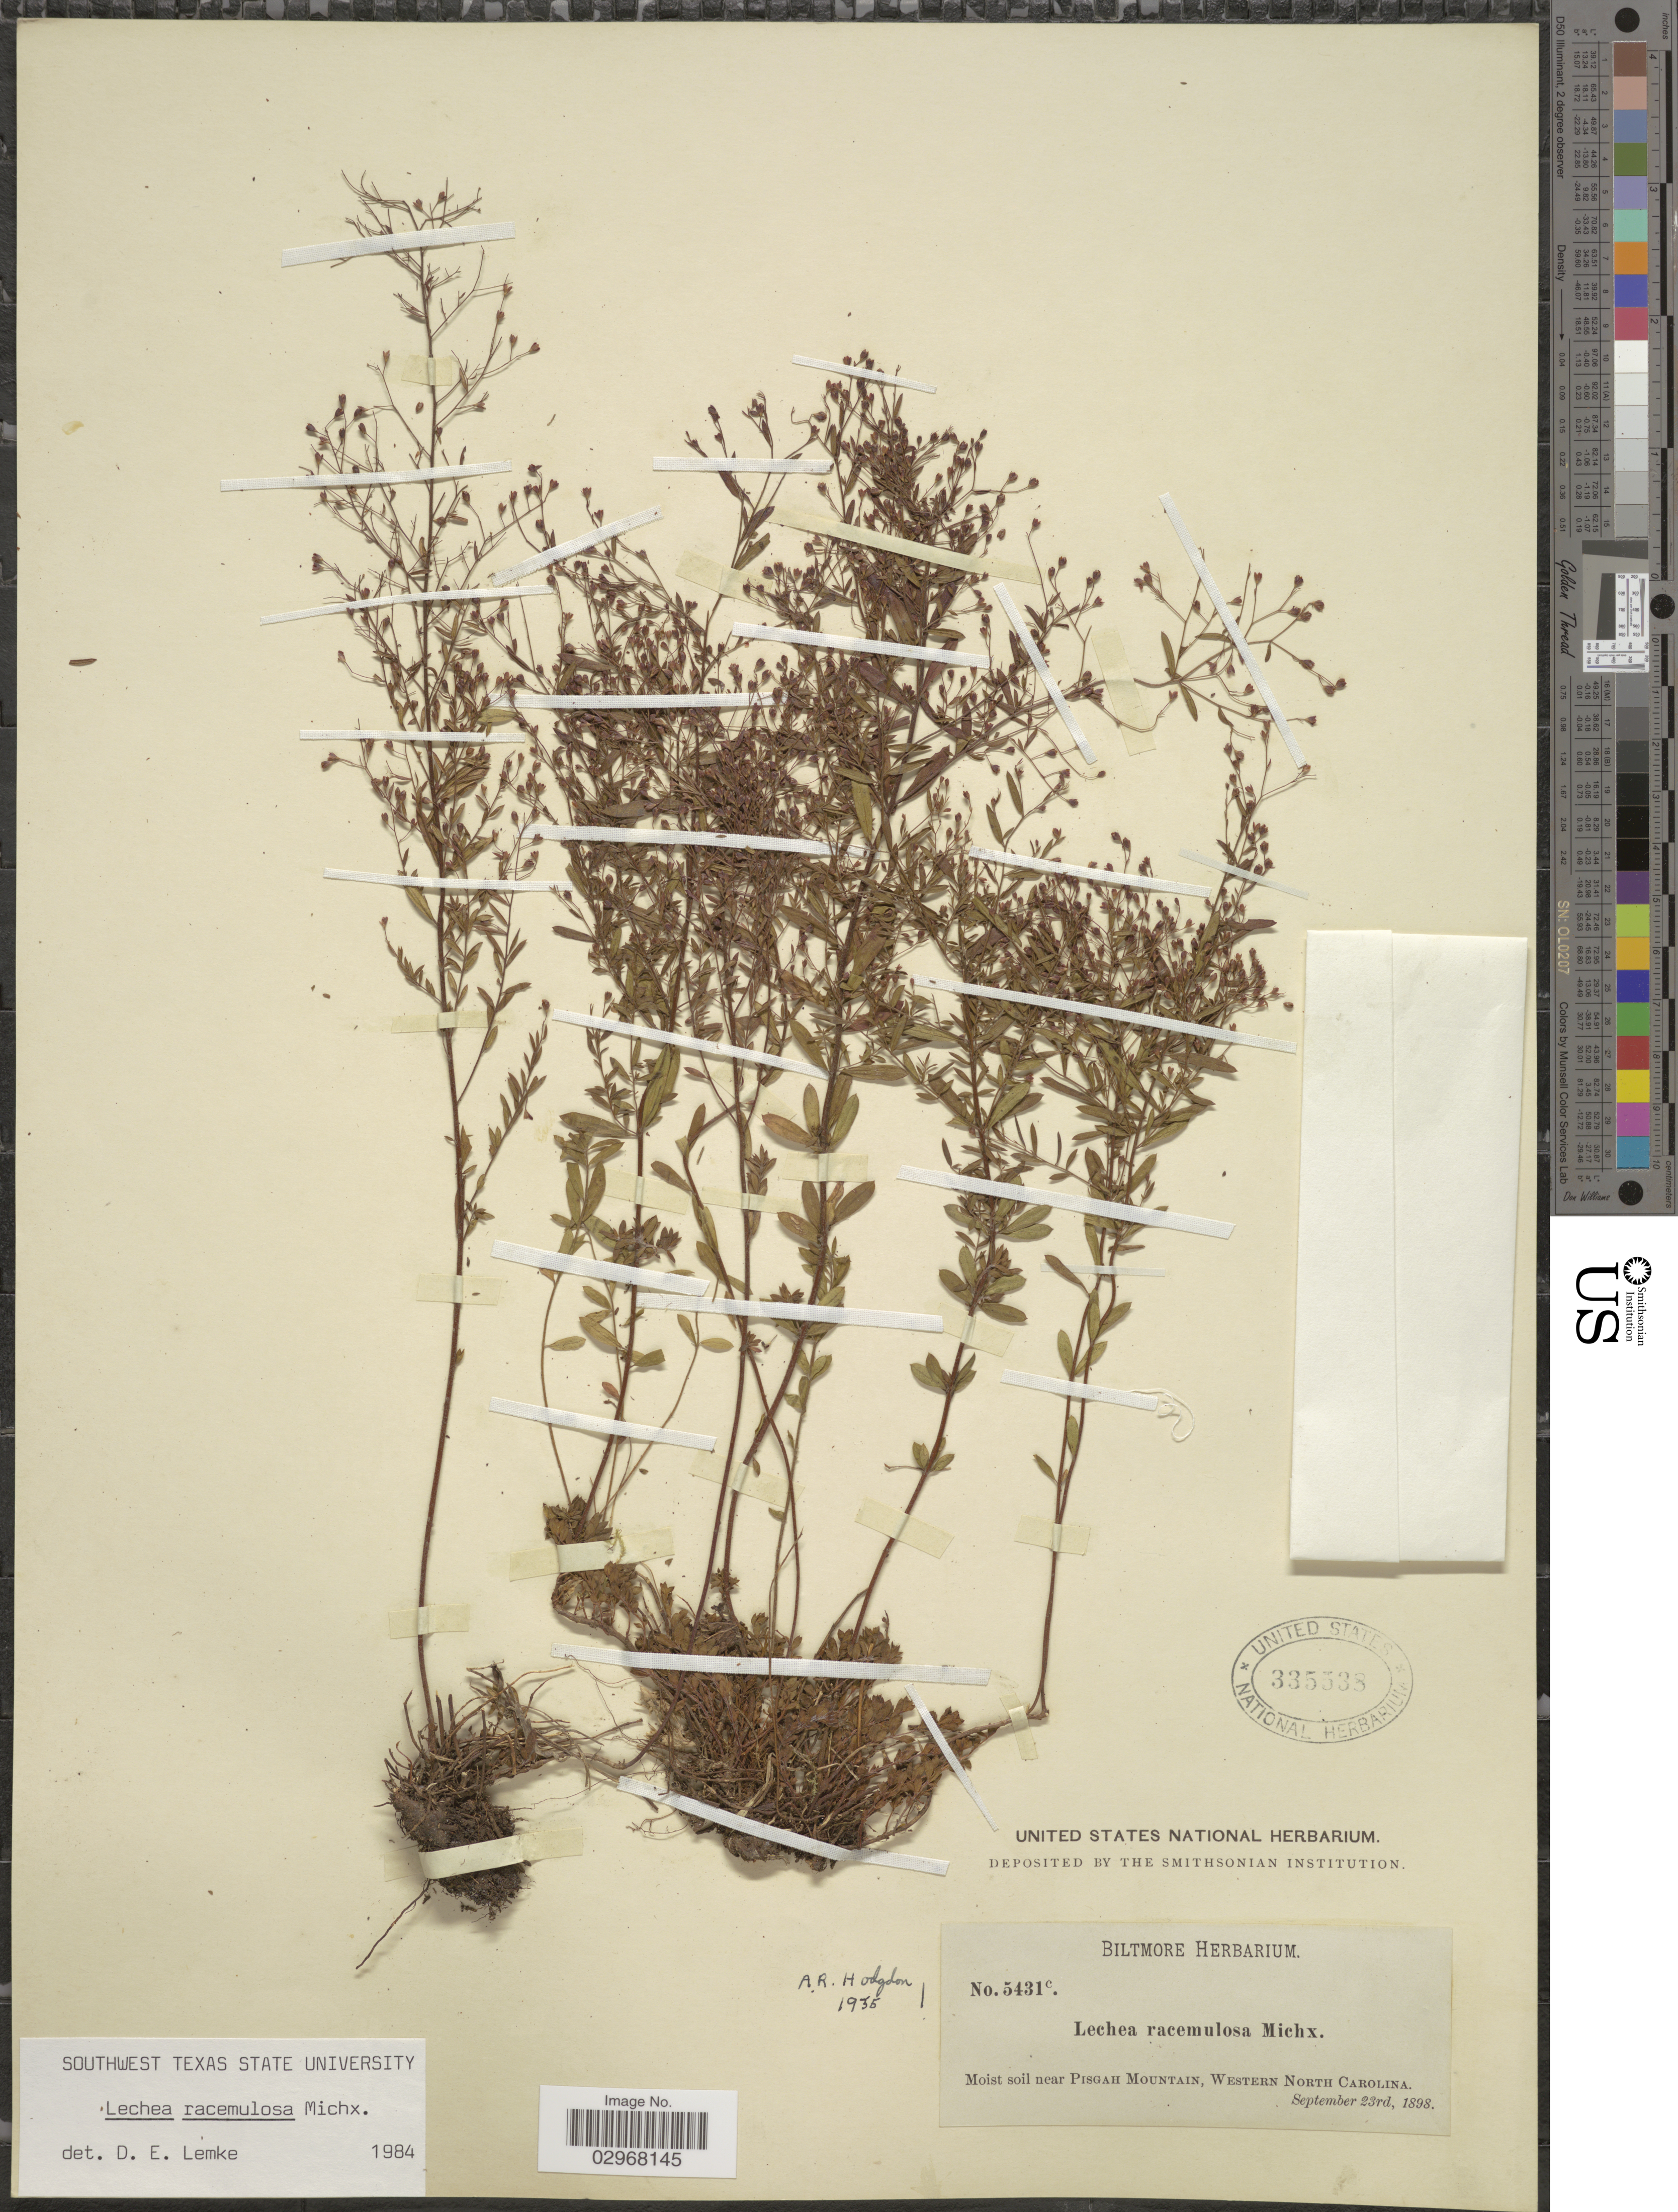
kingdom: Plantae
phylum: Tracheophyta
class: Magnoliopsida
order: Malvales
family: Cistaceae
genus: Lechea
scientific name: Lechea racemulosa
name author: Michx.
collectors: ex herb. Biltmore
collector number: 5431c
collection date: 1898-09-23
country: United States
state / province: North Carolina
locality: Near Pisgah Mountain, Western North Carolina.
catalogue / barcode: US 335538